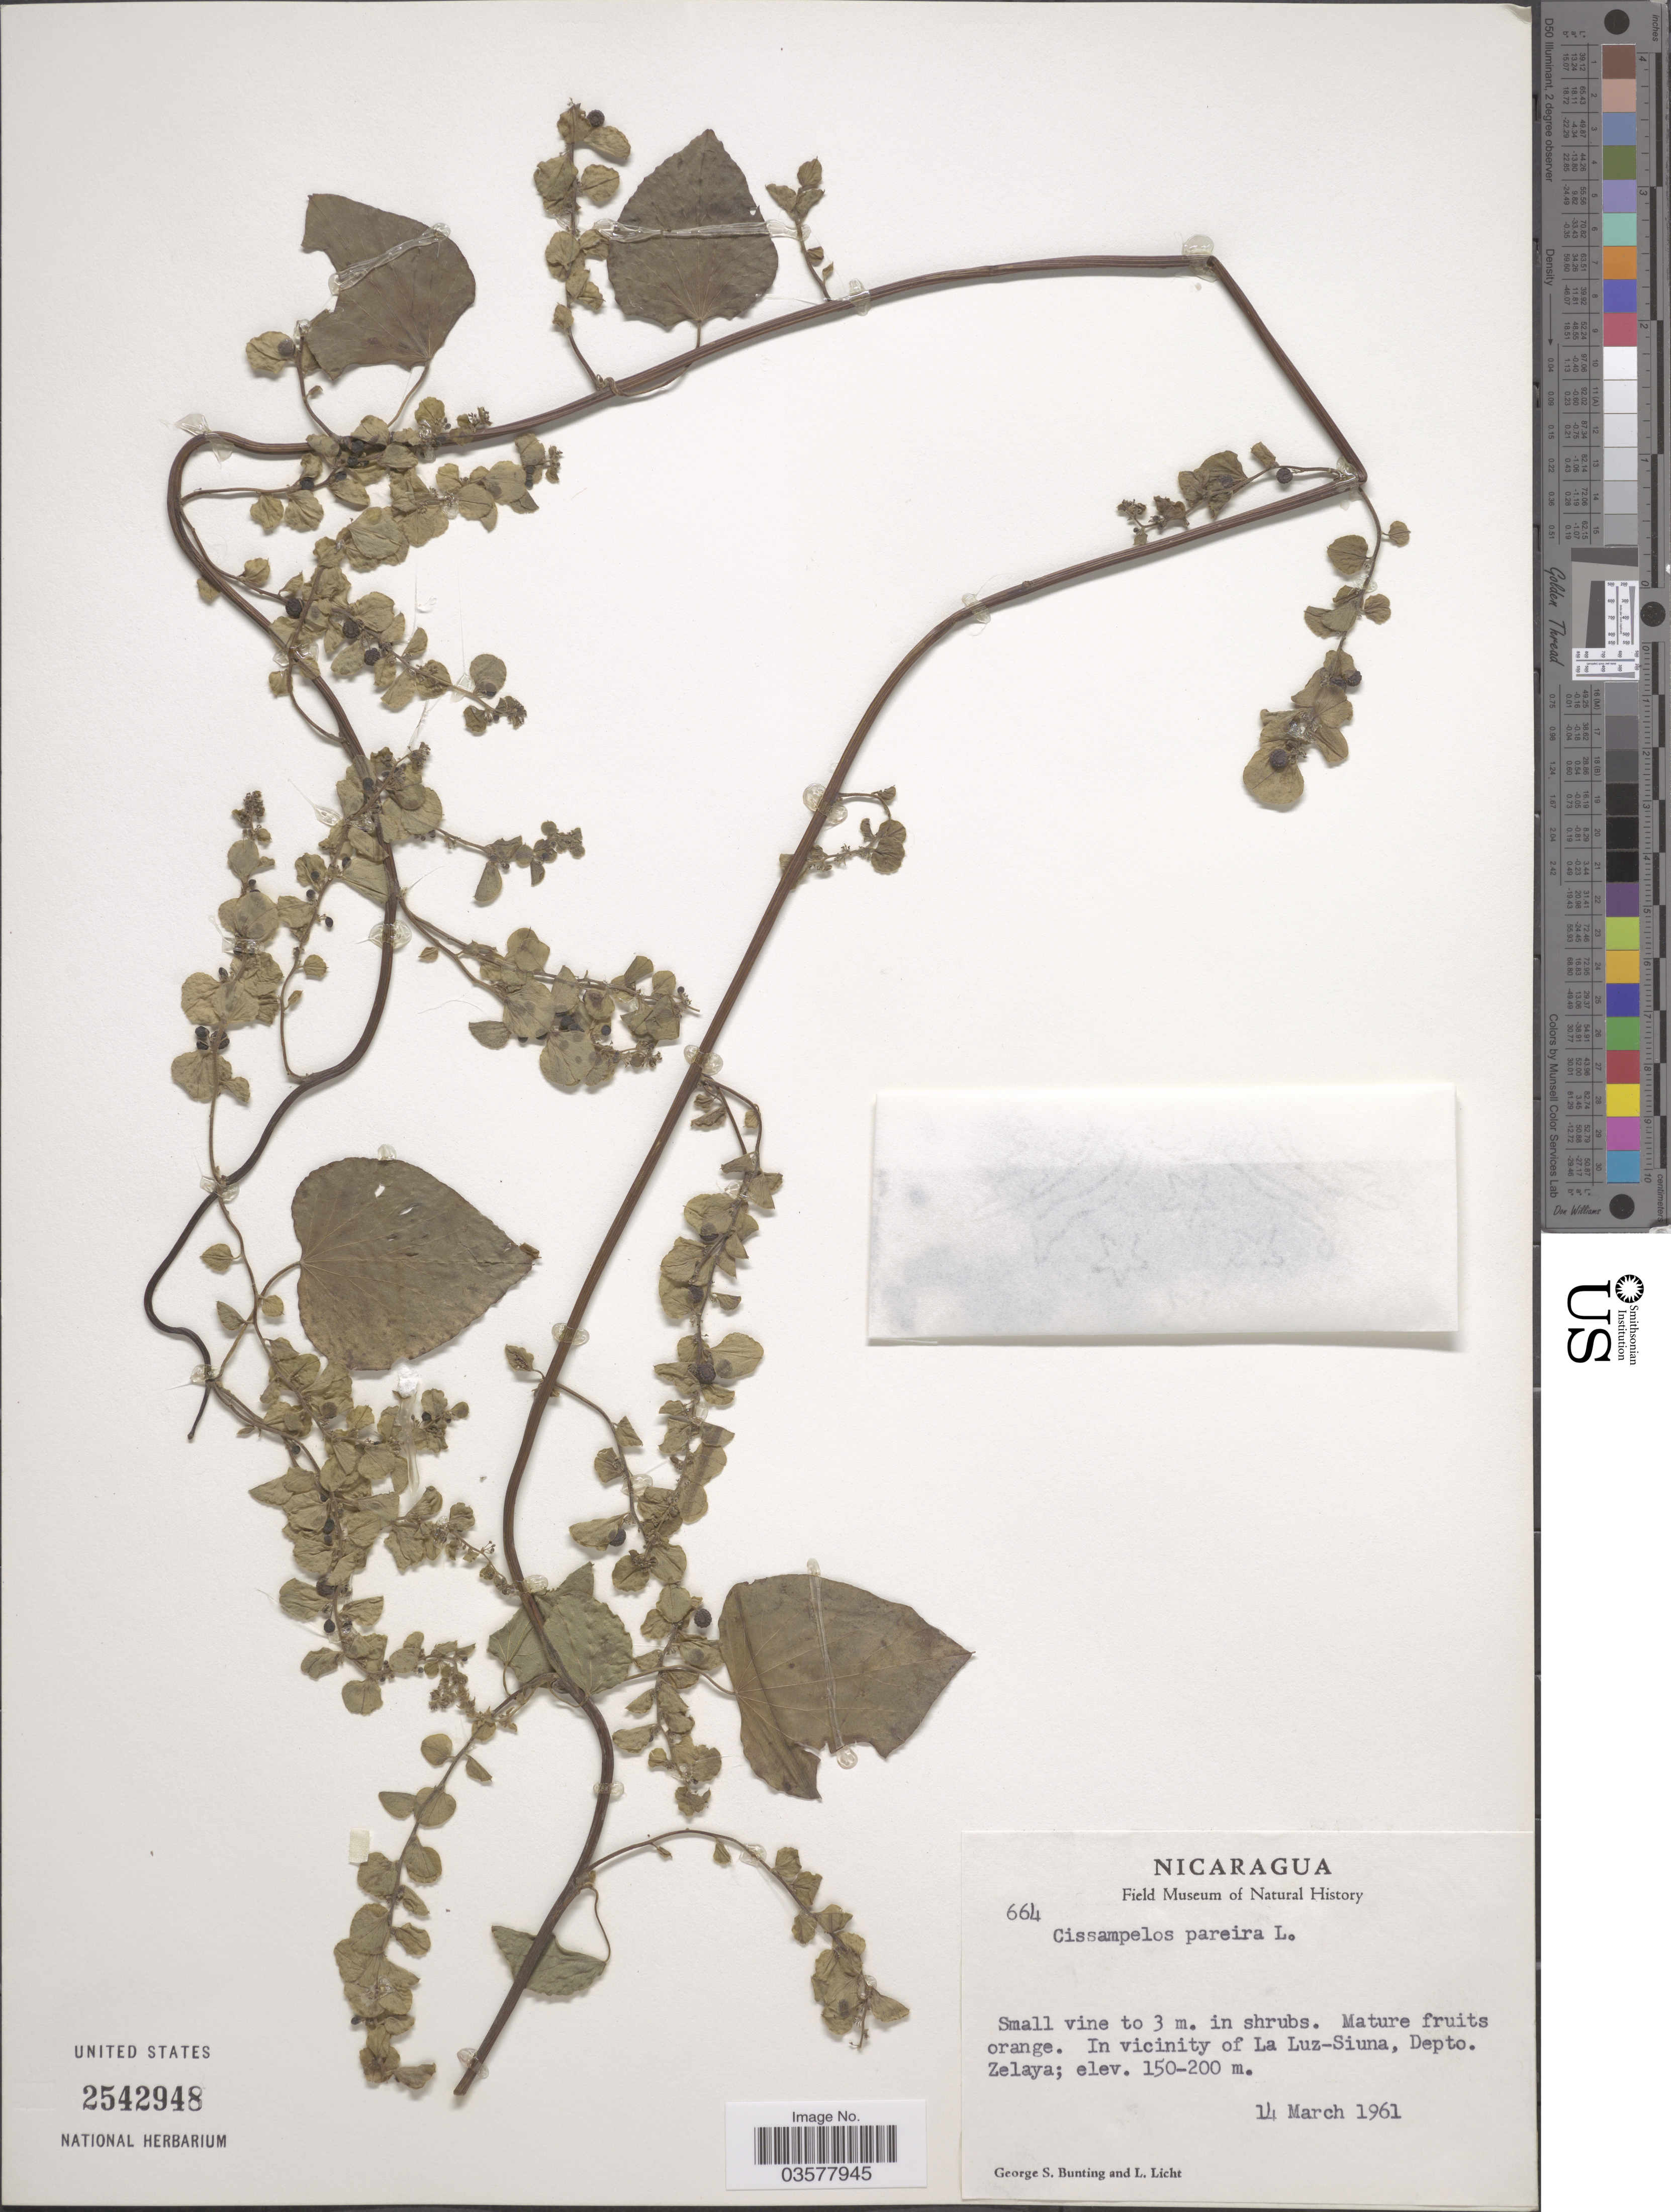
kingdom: Plantae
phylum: Tracheophyta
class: Magnoliopsida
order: Ranunculales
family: Menispermaceae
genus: Cissampelos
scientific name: Cissampelos pareira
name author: L.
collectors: G. S. Bunting & L. Licht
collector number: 664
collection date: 1961-03-14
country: Nicaragua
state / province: Atlántico Norte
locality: In vicinity of La Luz-Siuna, Depto. Zelaya.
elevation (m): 150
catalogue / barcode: US 2542948